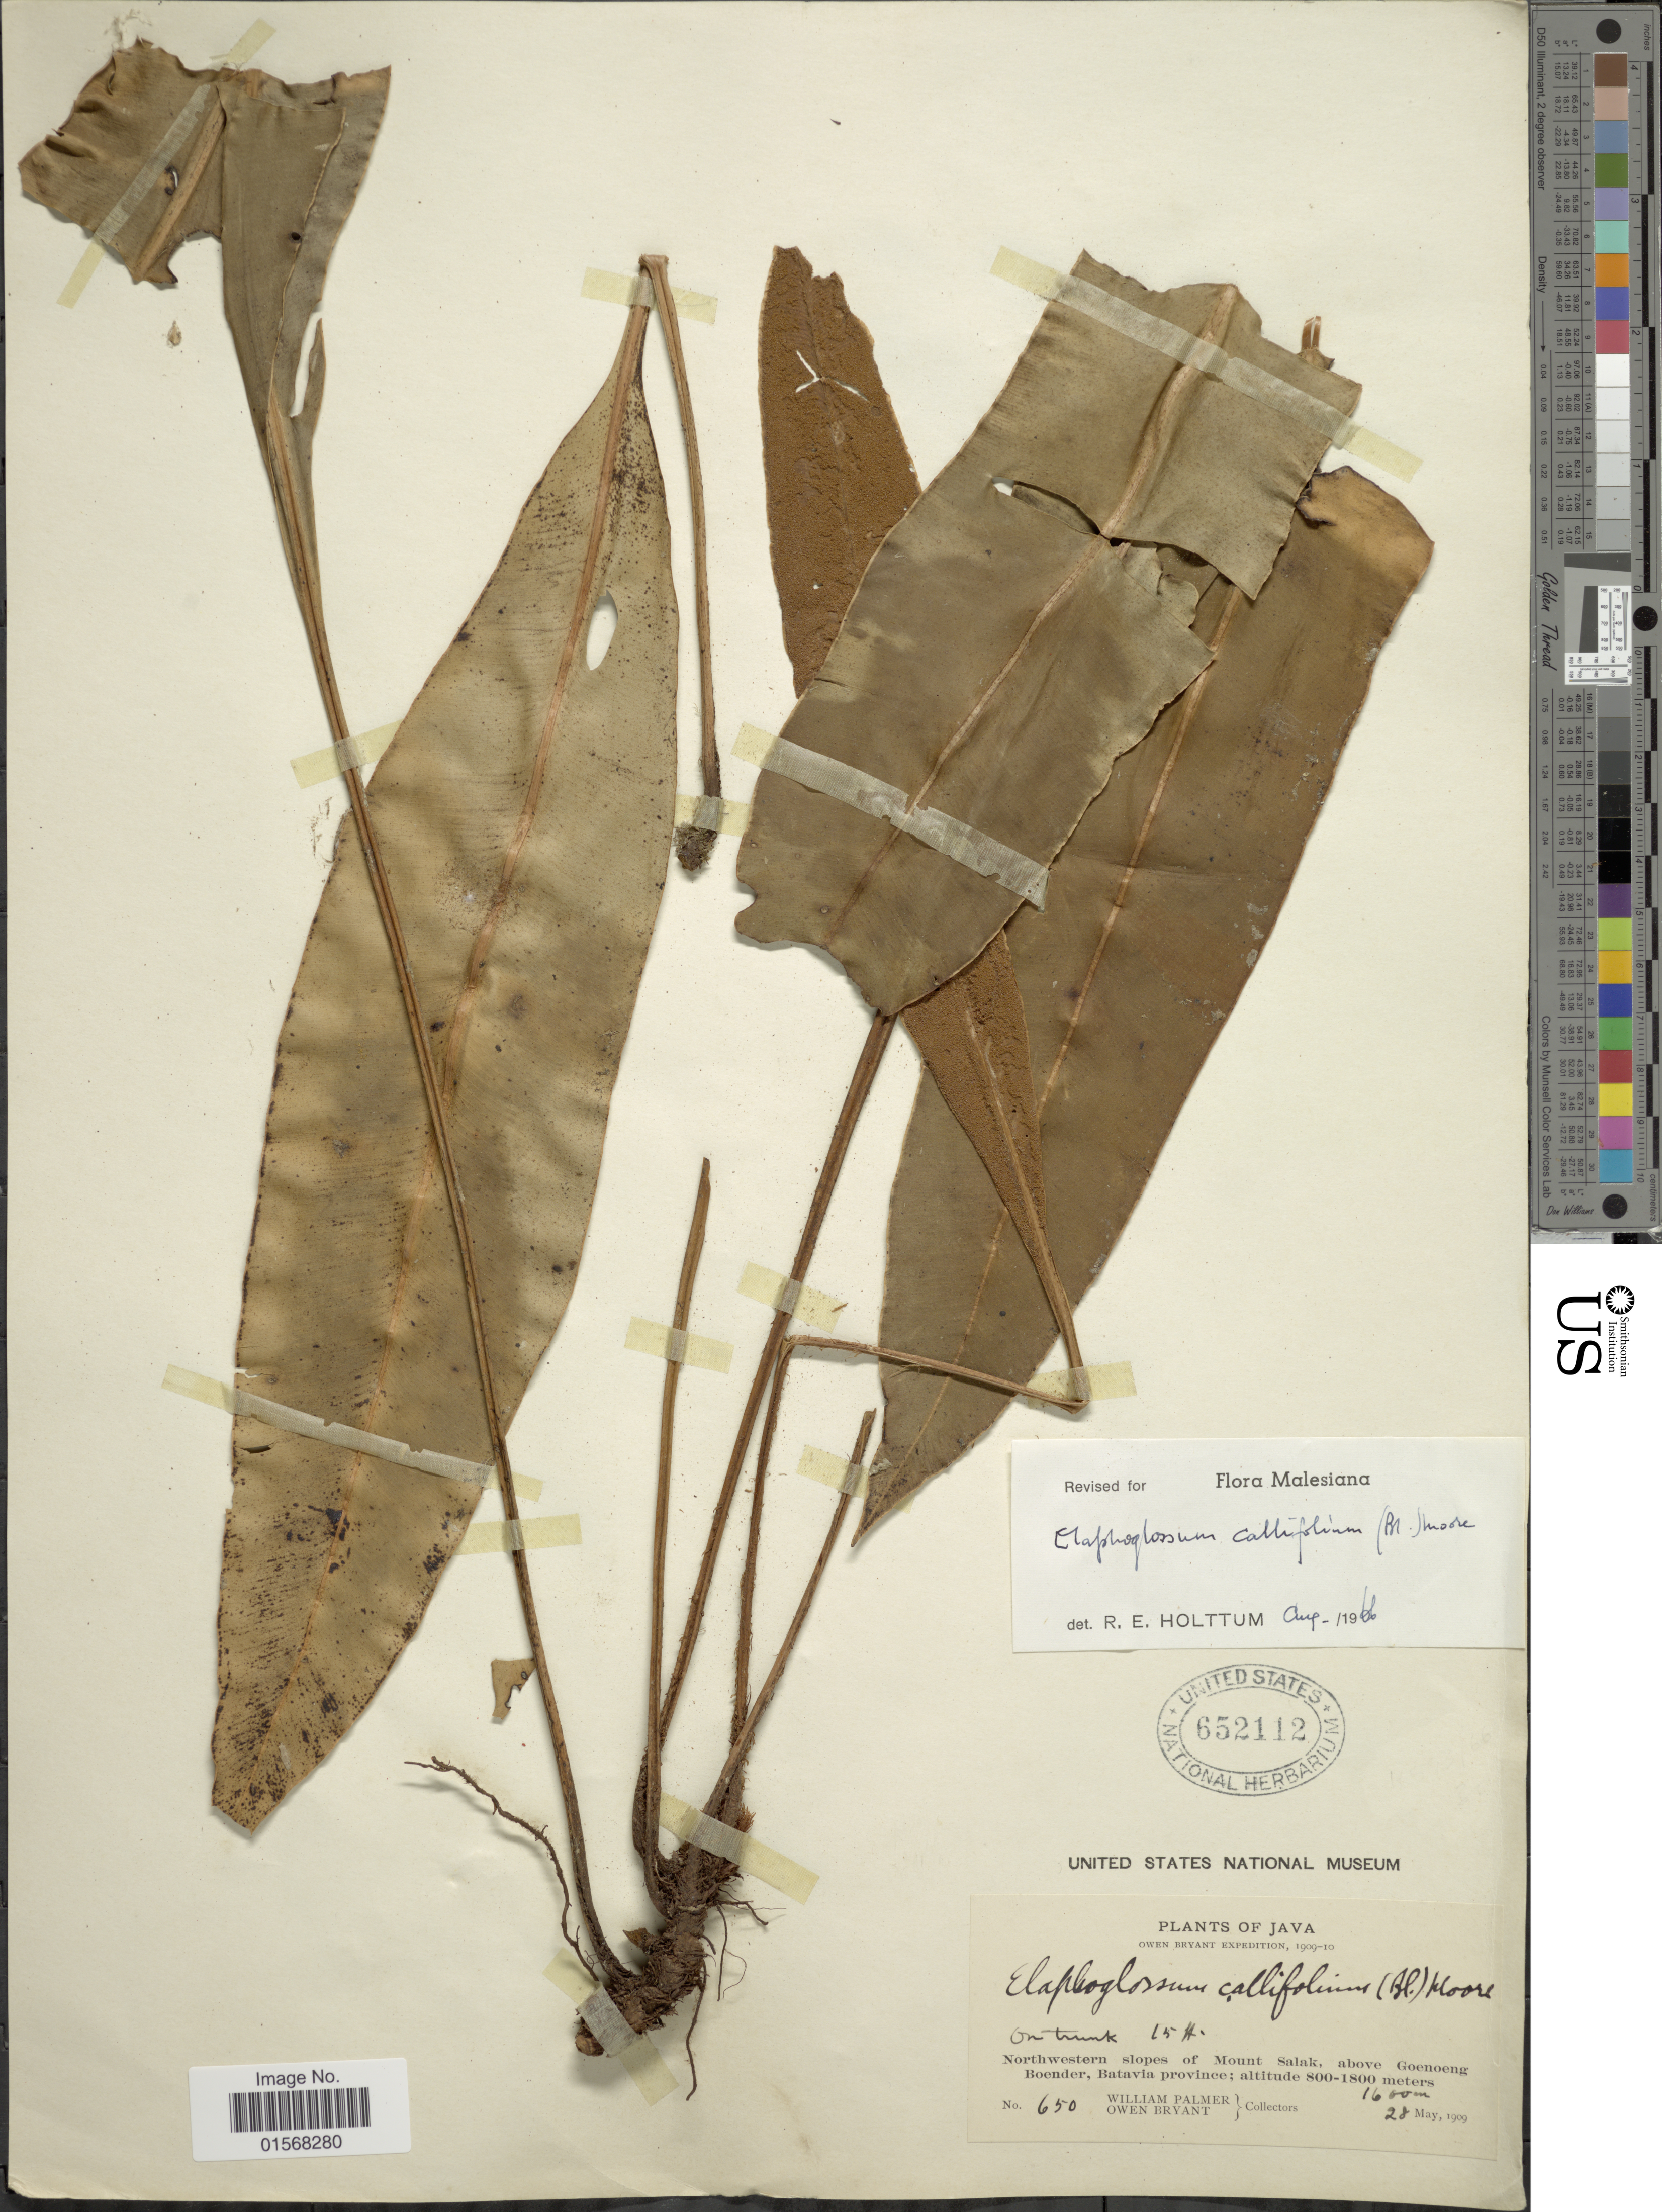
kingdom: Plantae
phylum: Tracheophyta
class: Polypodiopsida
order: Polypodiales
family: Dryopteridaceae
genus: Elaphoglossum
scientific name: Elaphoglossum callifolium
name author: (Blume) T. Moore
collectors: W. Palmer & O. Bryant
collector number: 650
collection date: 1909-05-28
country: Indonesia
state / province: Java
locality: Java, Northwestern slopes of Mount Salak, above Goenoeng Boender, Batavia Province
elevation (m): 1600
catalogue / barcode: US 652112